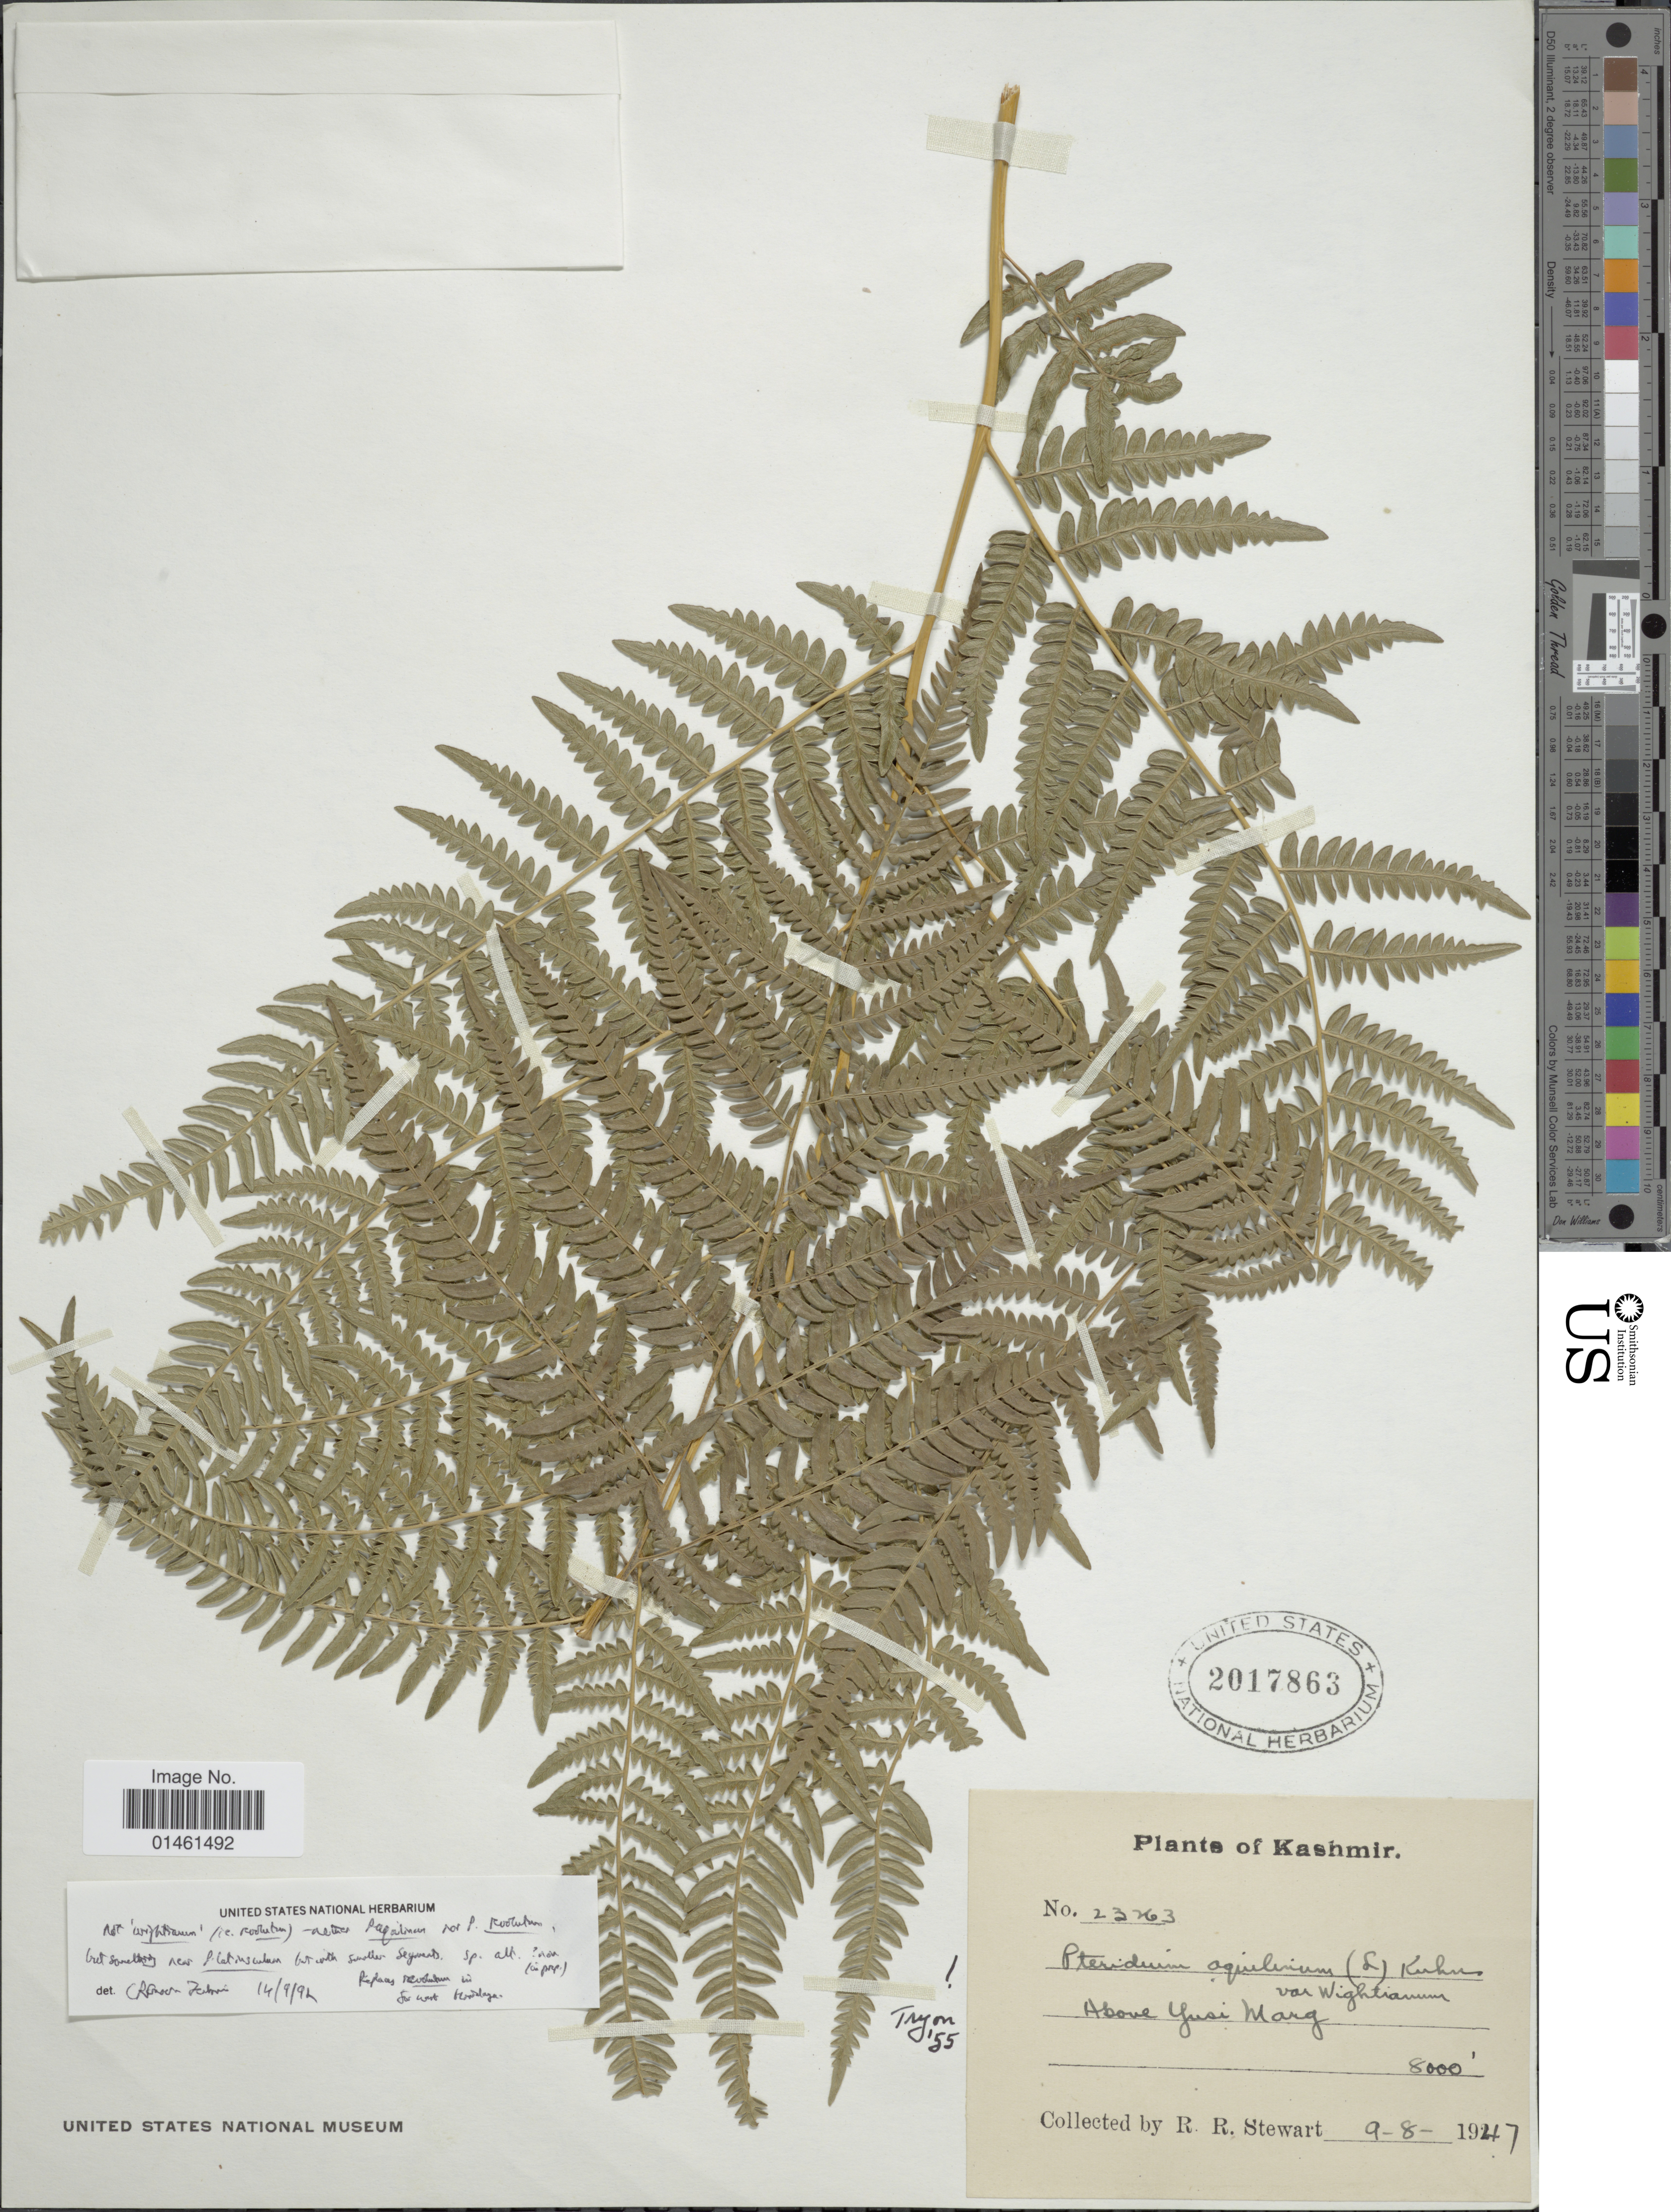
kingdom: Plantae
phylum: Tracheophyta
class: Polypodiopsida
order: Polypodiales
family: Dennstaedtiaceae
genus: Pteridium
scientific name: Pteridium aquilinum var. wightianum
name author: (J. Agardh) R.M. Tryon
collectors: R. R. Stewart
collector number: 23263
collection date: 1947-08-09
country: India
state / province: Jammu and Kashmir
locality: Kashmir, above Yusi Marg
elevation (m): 2438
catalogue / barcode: US 2017863